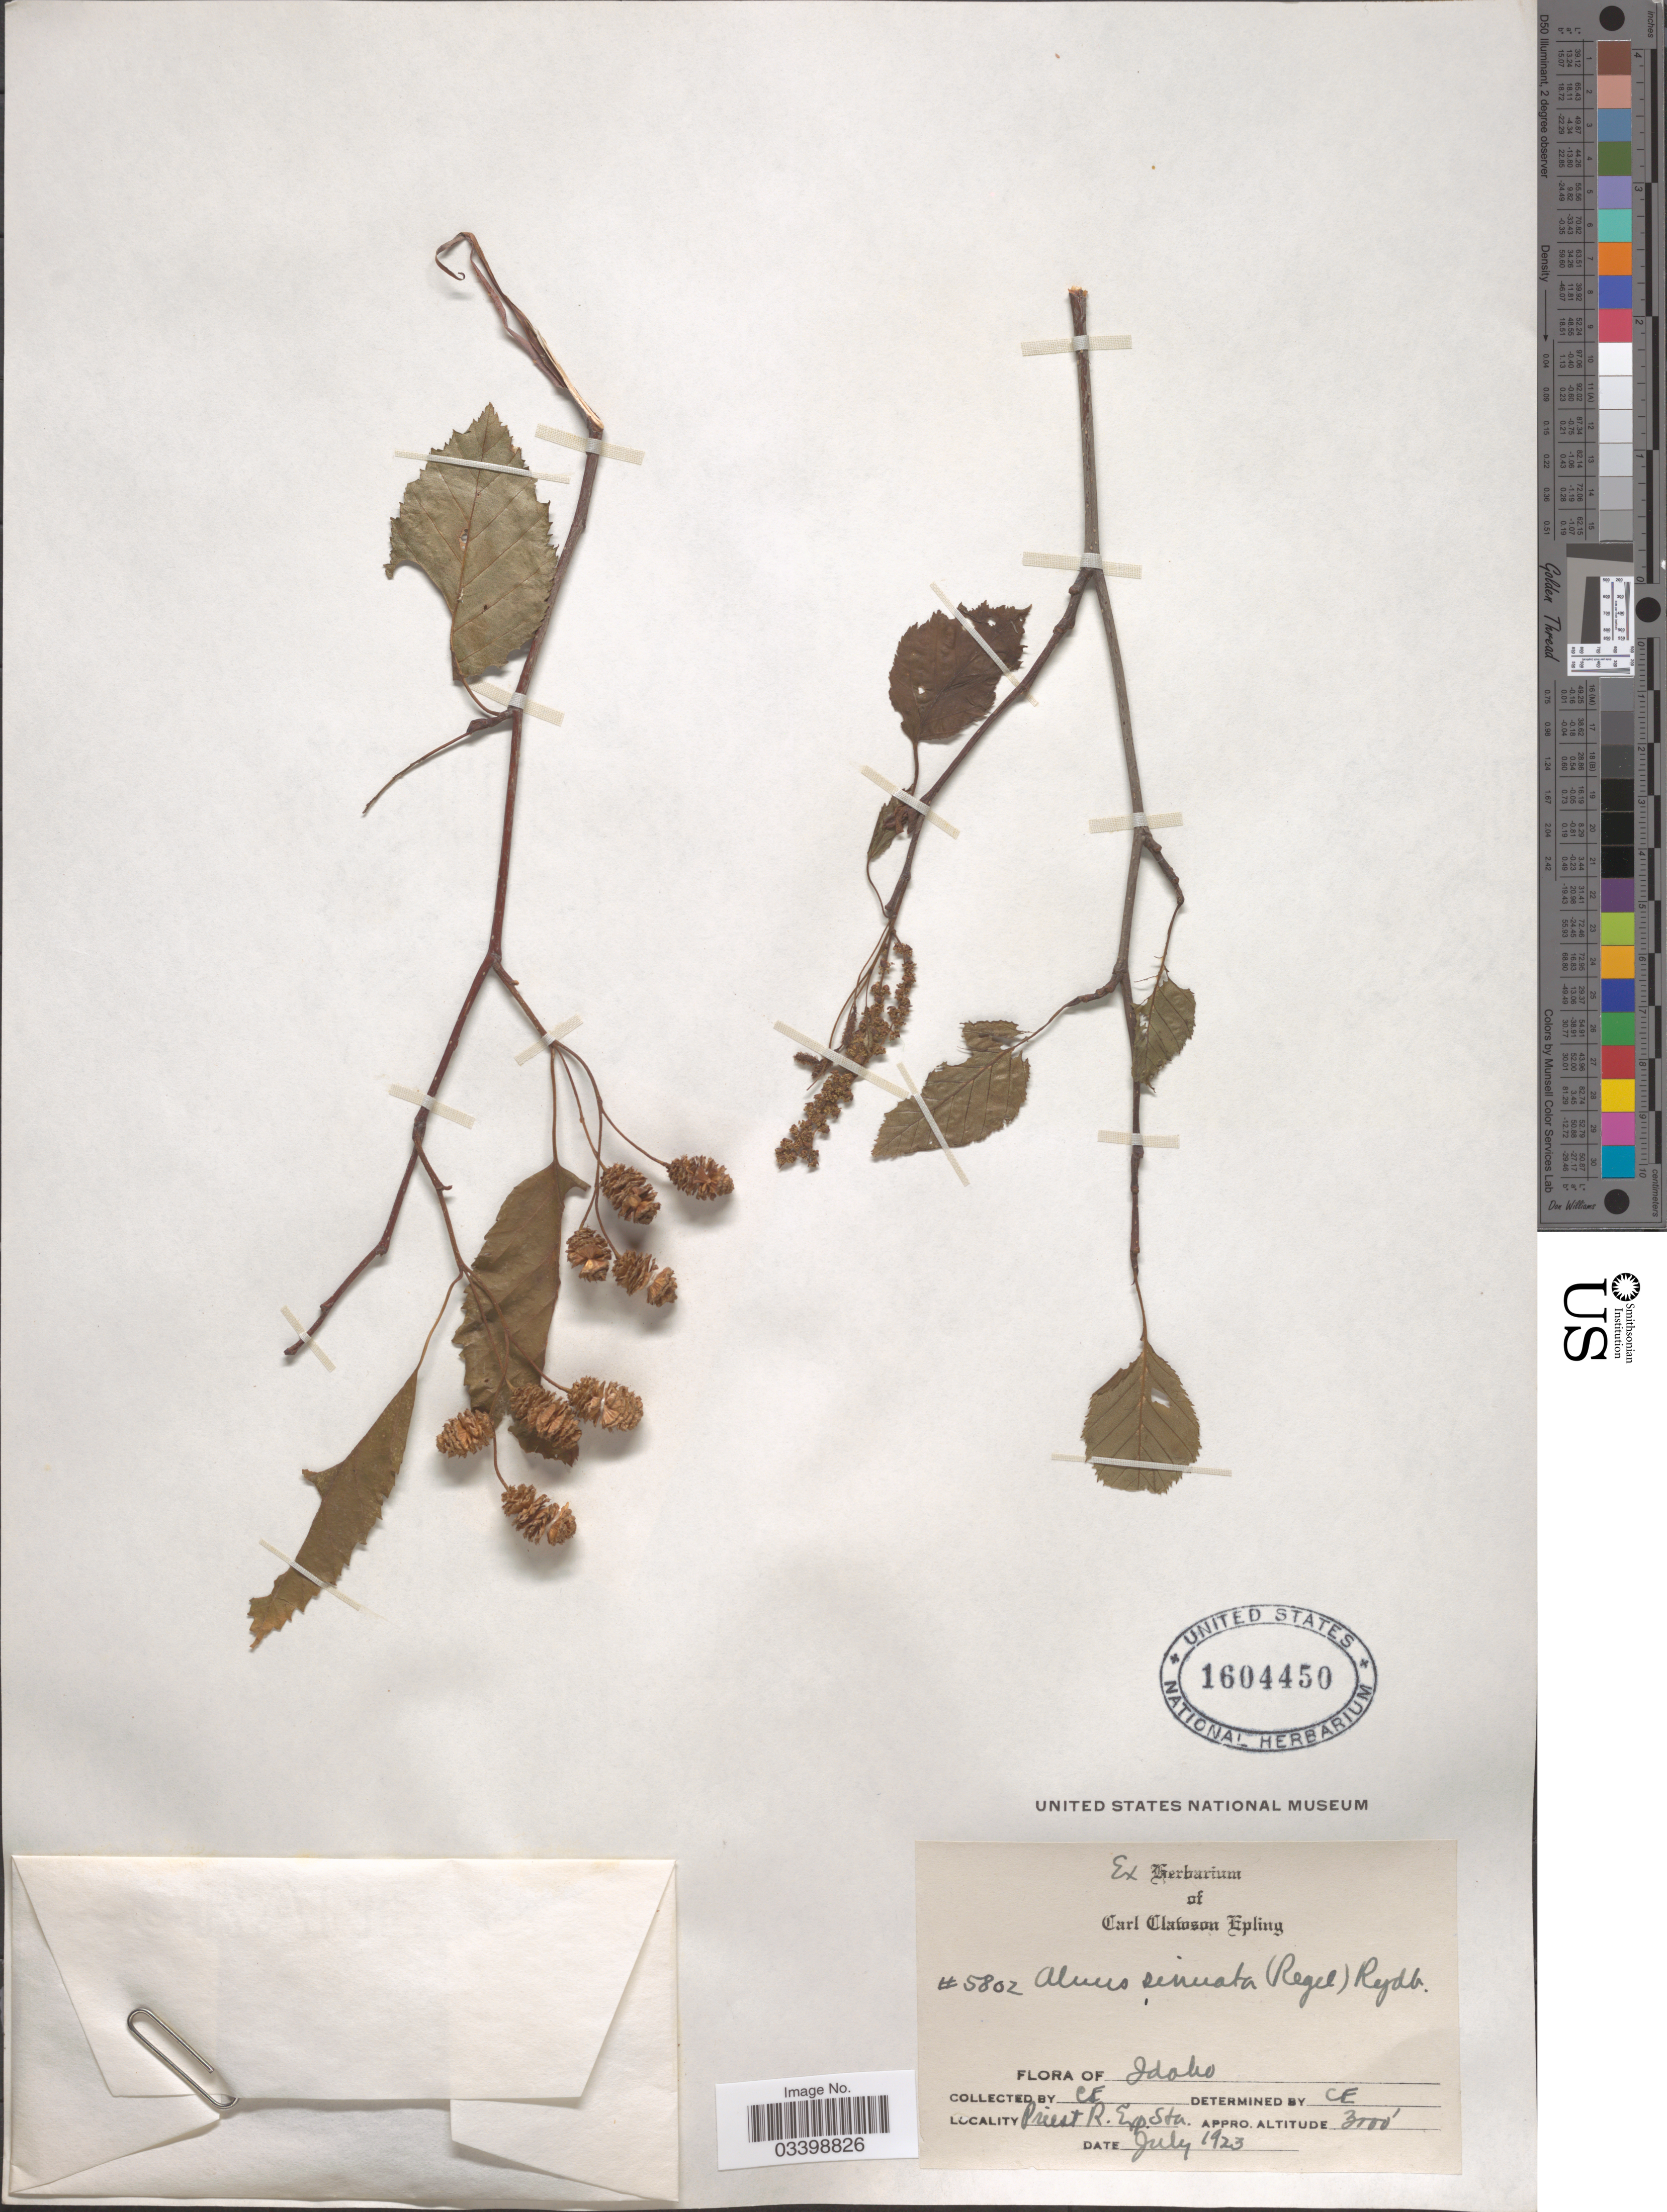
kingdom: Plantae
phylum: Tracheophyta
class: Magnoliopsida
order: Fagales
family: Betulaceae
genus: Alnus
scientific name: Alnus viridis subsp. sinuata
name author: Regel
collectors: C. C. Epling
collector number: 5802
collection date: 1923-07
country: United States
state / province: Idaho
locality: Priest R. Exp. Sta.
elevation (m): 914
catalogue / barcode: US 1604450